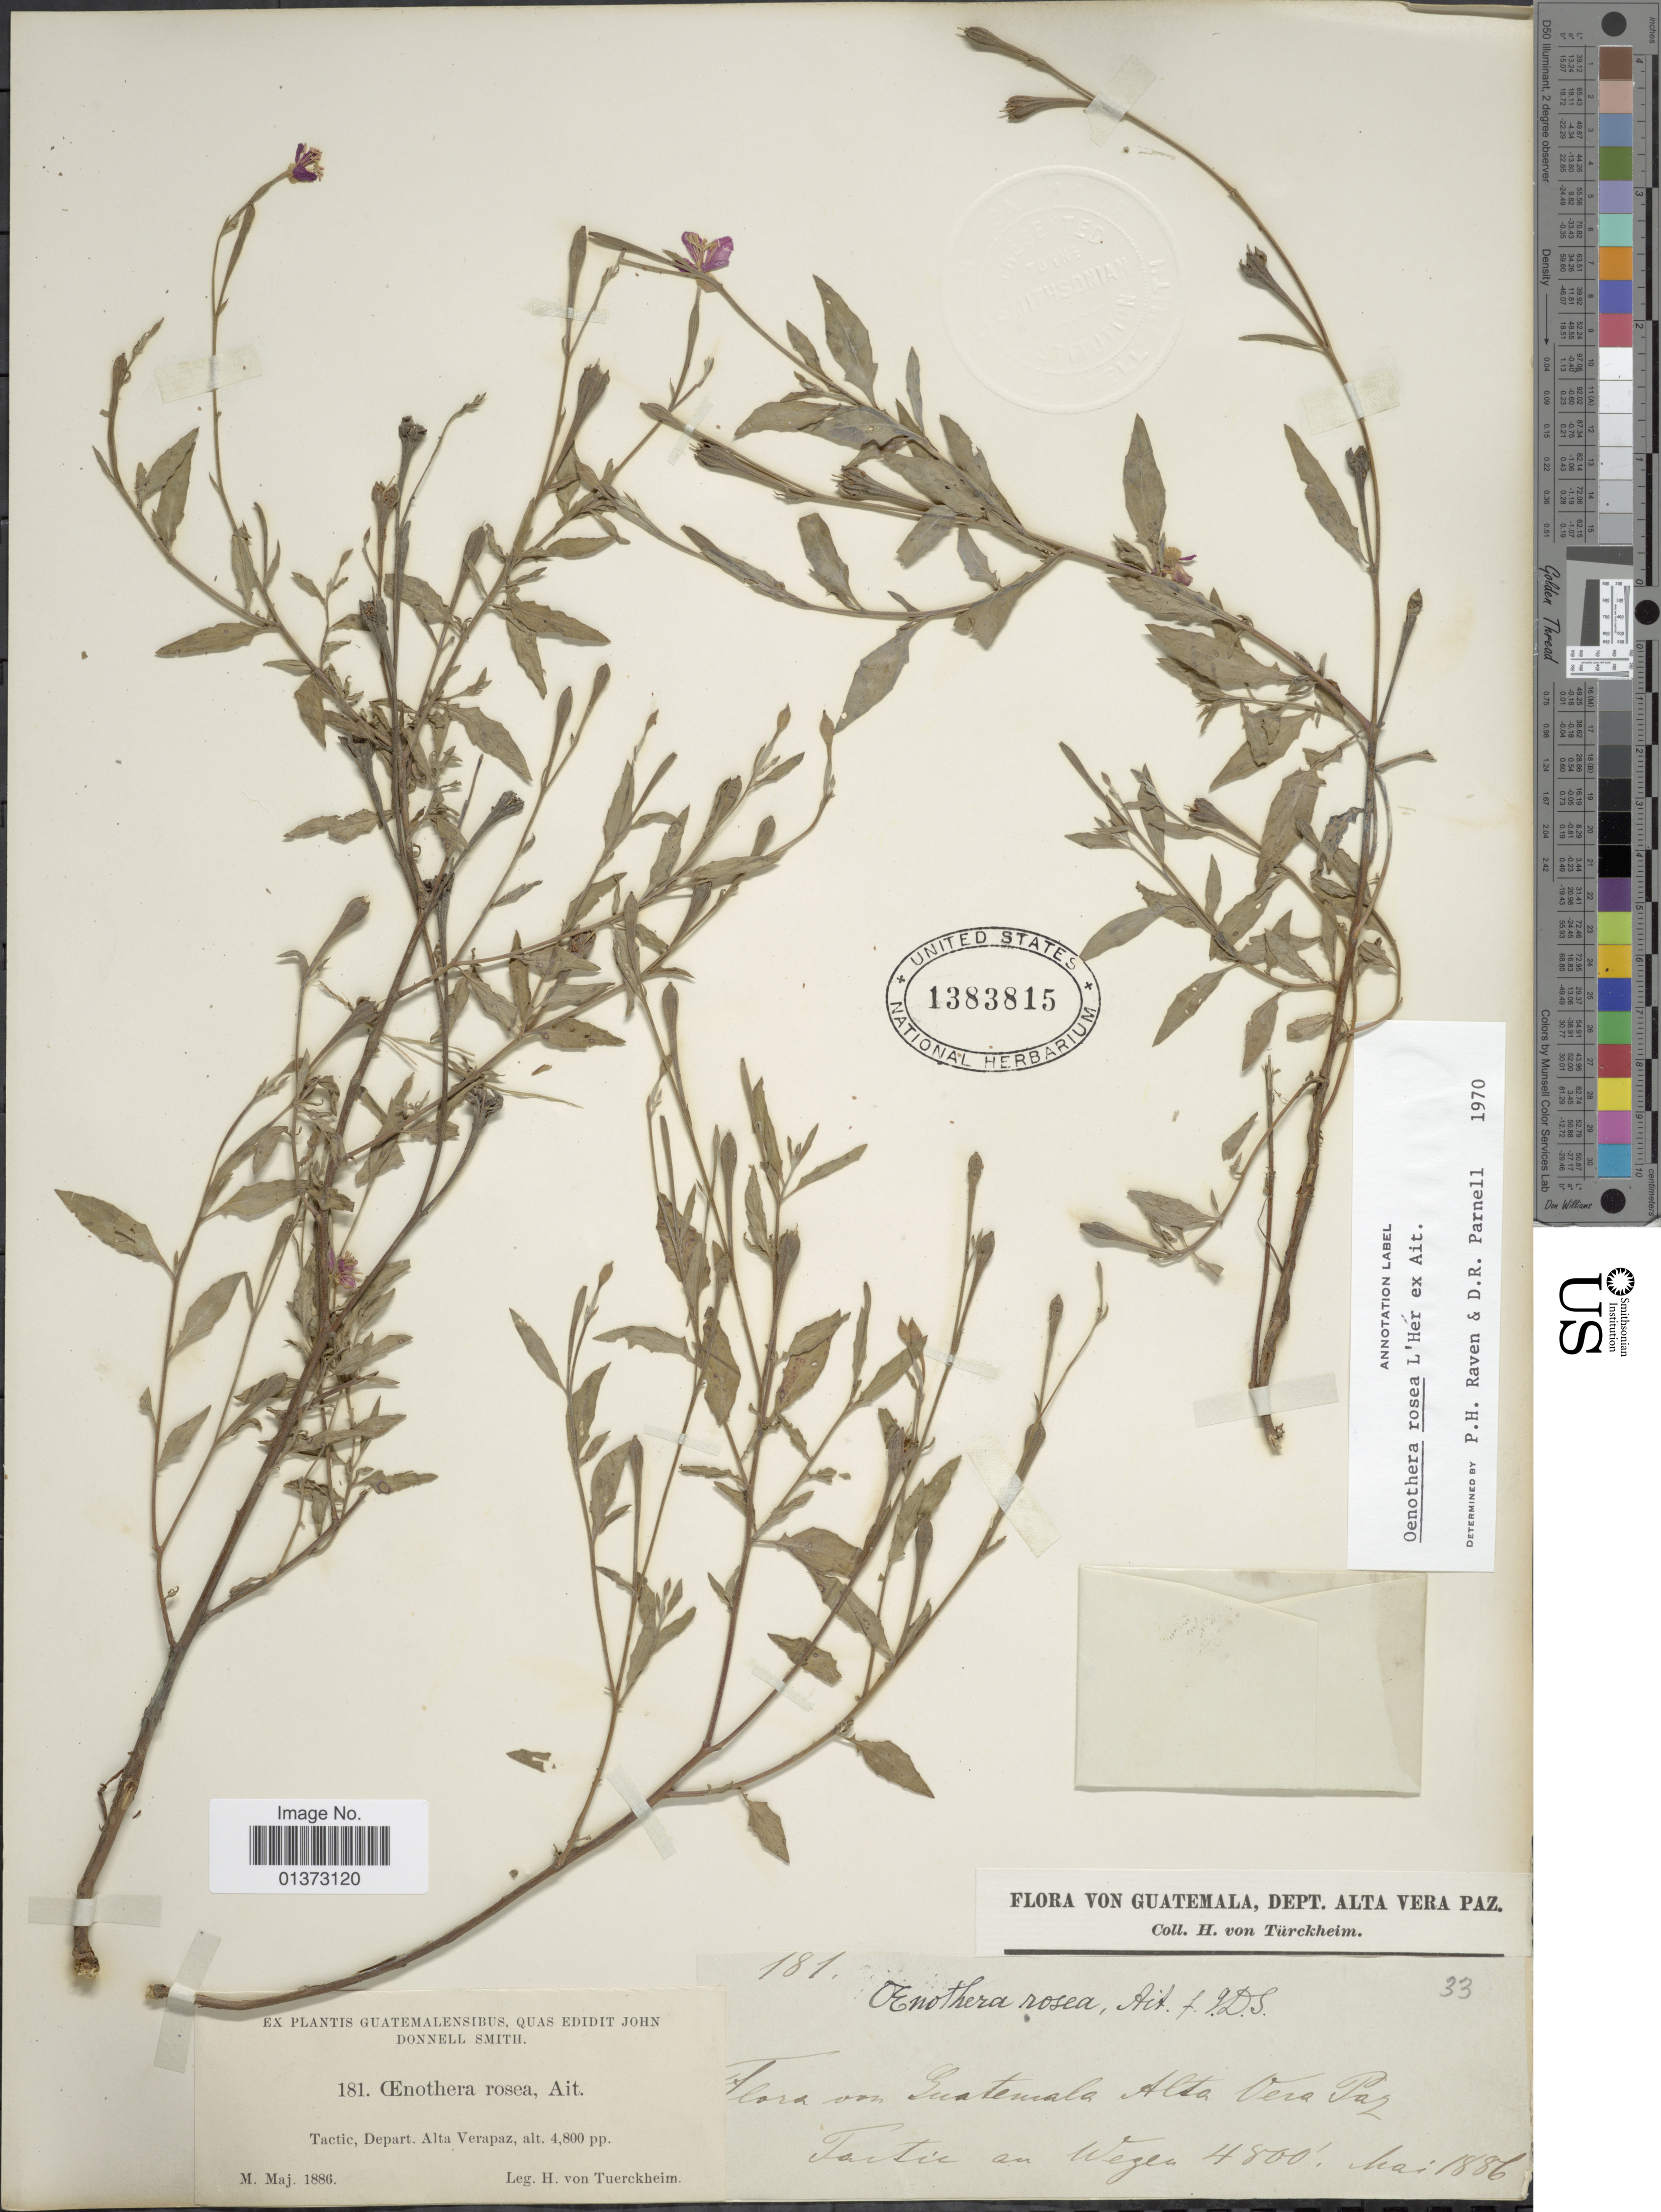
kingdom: Plantae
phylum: Tracheophyta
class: Magnoliopsida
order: Myrtales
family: Onagraceae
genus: Oenothera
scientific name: Oenothera rosea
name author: L'Hér. ex Aiton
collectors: H. von Tuerckheim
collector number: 181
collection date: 1886-05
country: Guatemala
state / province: Alta Verapaz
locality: Tactic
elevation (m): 1463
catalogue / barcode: US 1383815